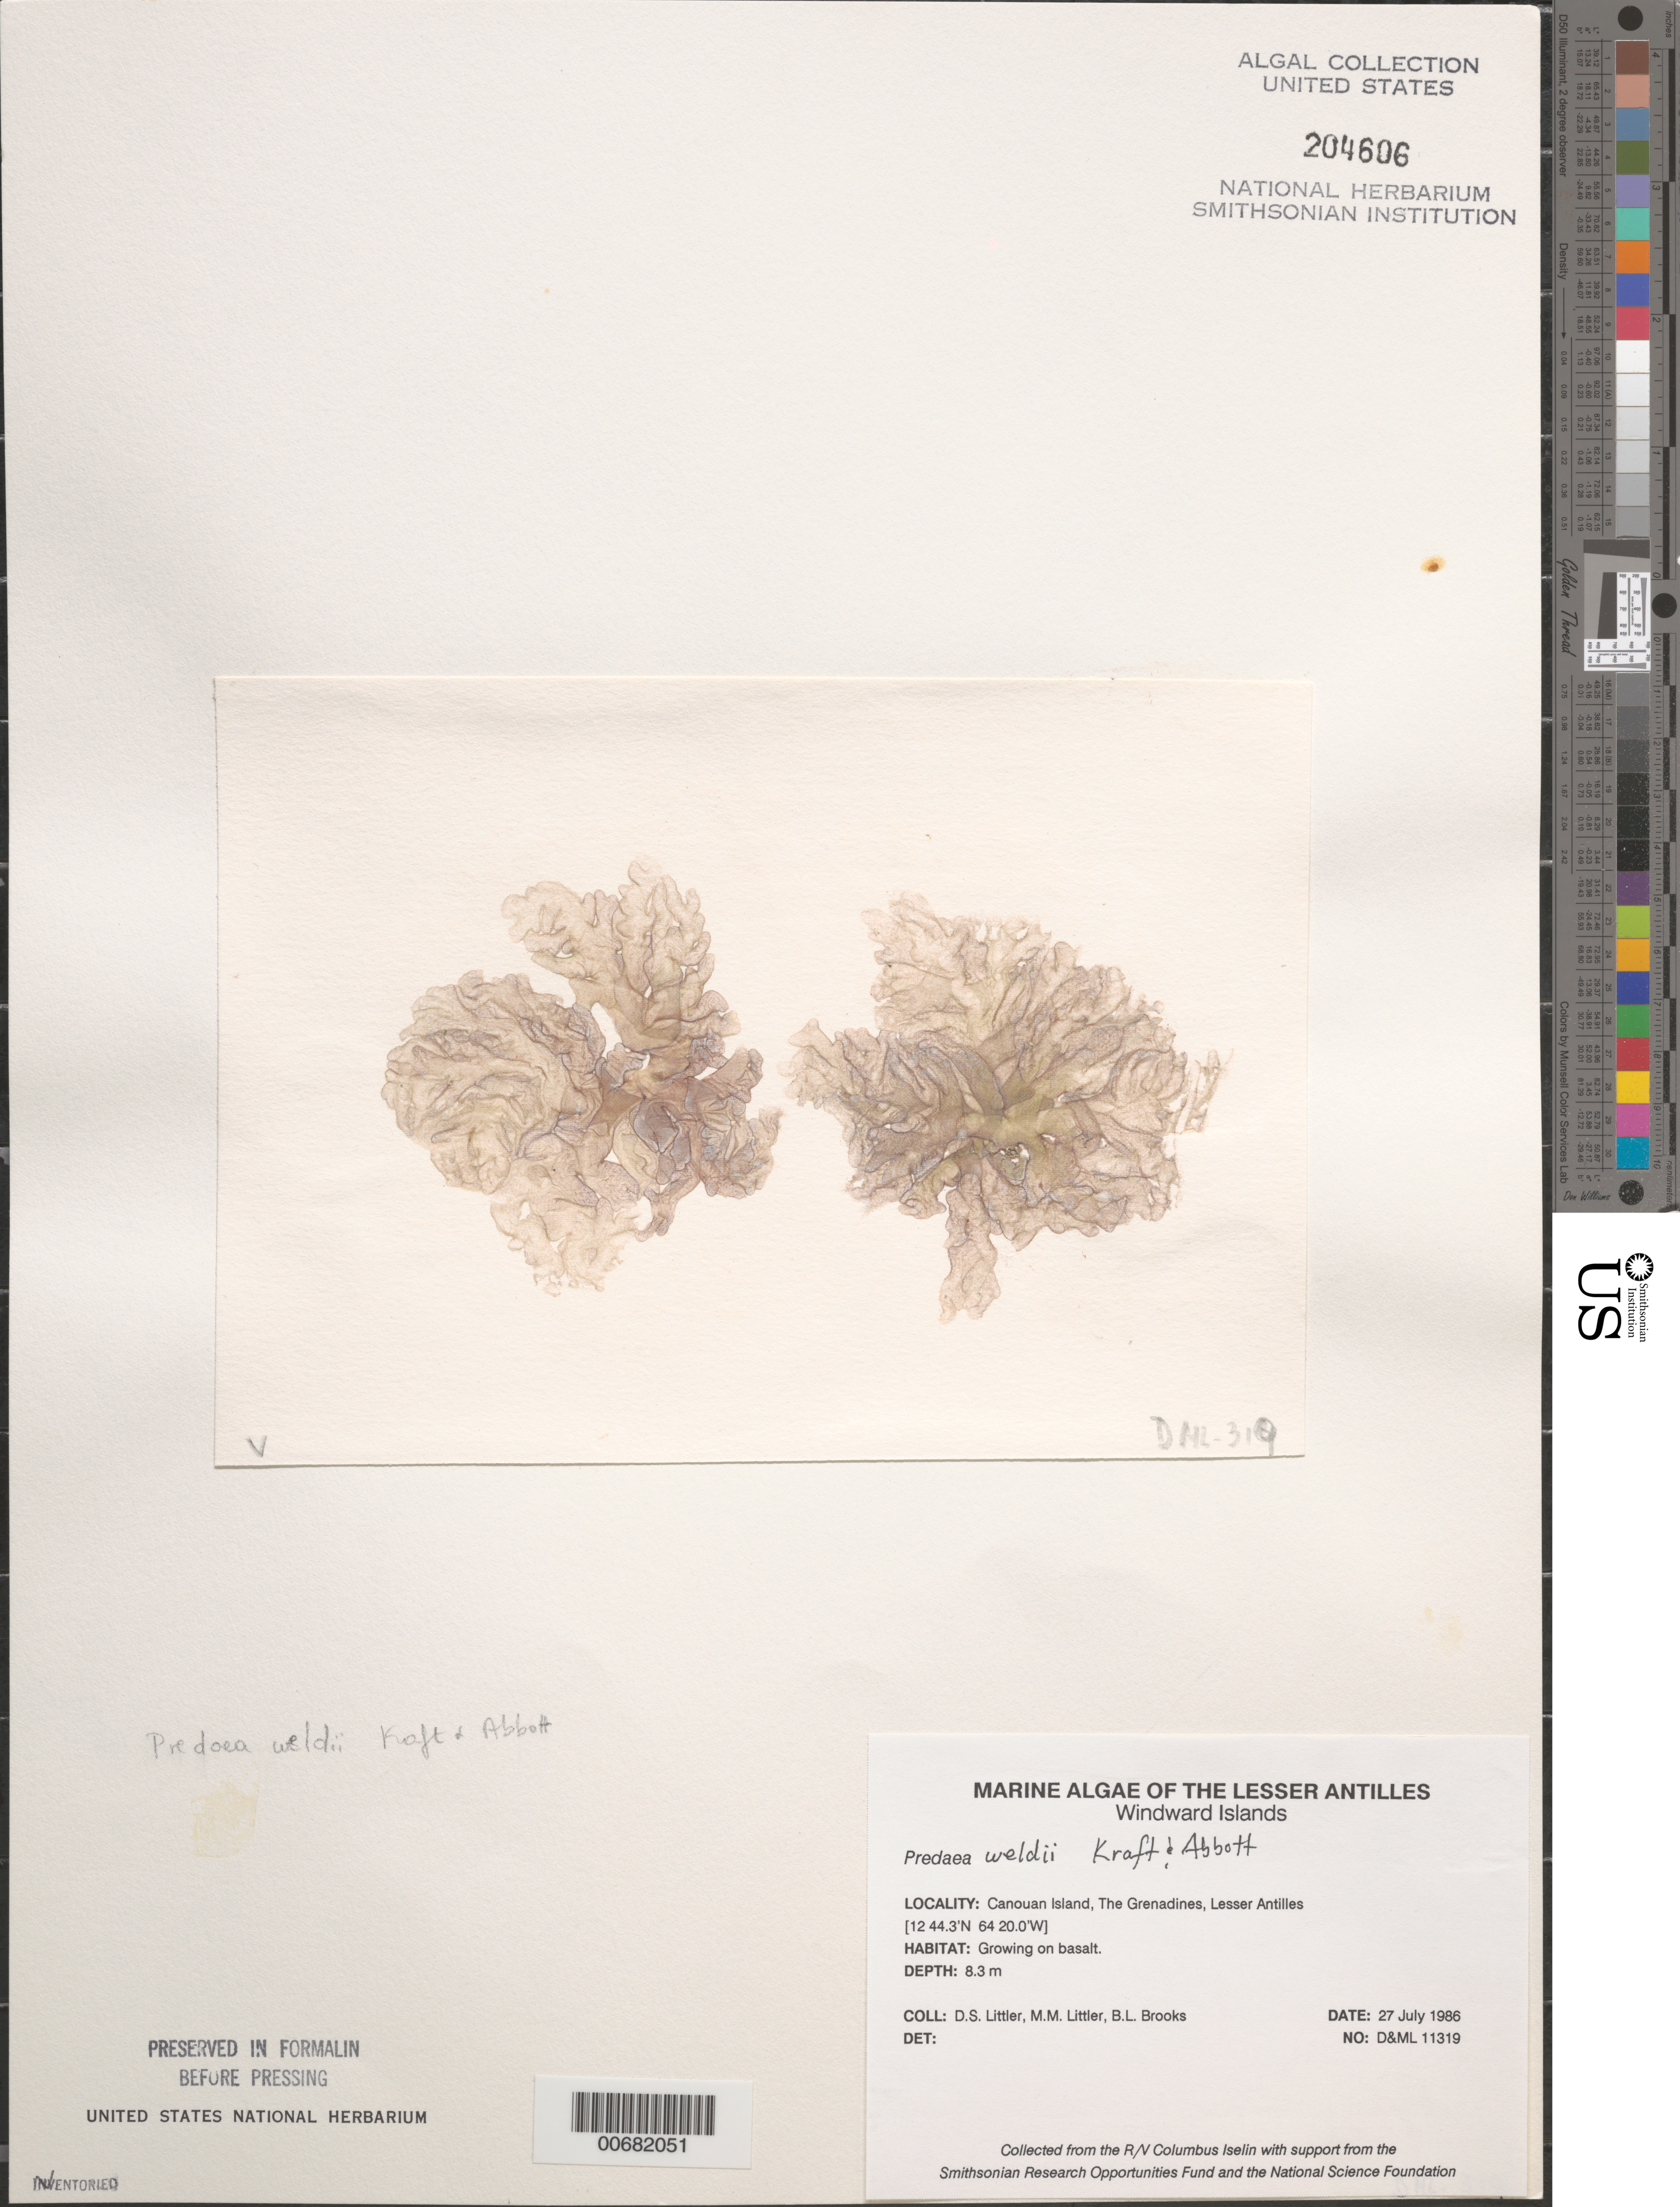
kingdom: Plantae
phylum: Rhodophyta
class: Florideophyceae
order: Nemastomatales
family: Nemastomataceae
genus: Predaea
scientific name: Predaea weldii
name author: G.T.Kraft & I.A. Abbott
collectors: D. S. Littler, M. M. Littler & B. Brooks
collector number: D&ML 11319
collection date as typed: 27 Jul 1986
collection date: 1986-07-27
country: St. Vincent - Grenadines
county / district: Grenadines Parish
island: Canouan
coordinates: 12 44.3' N, 64 20.0' W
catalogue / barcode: US 204606